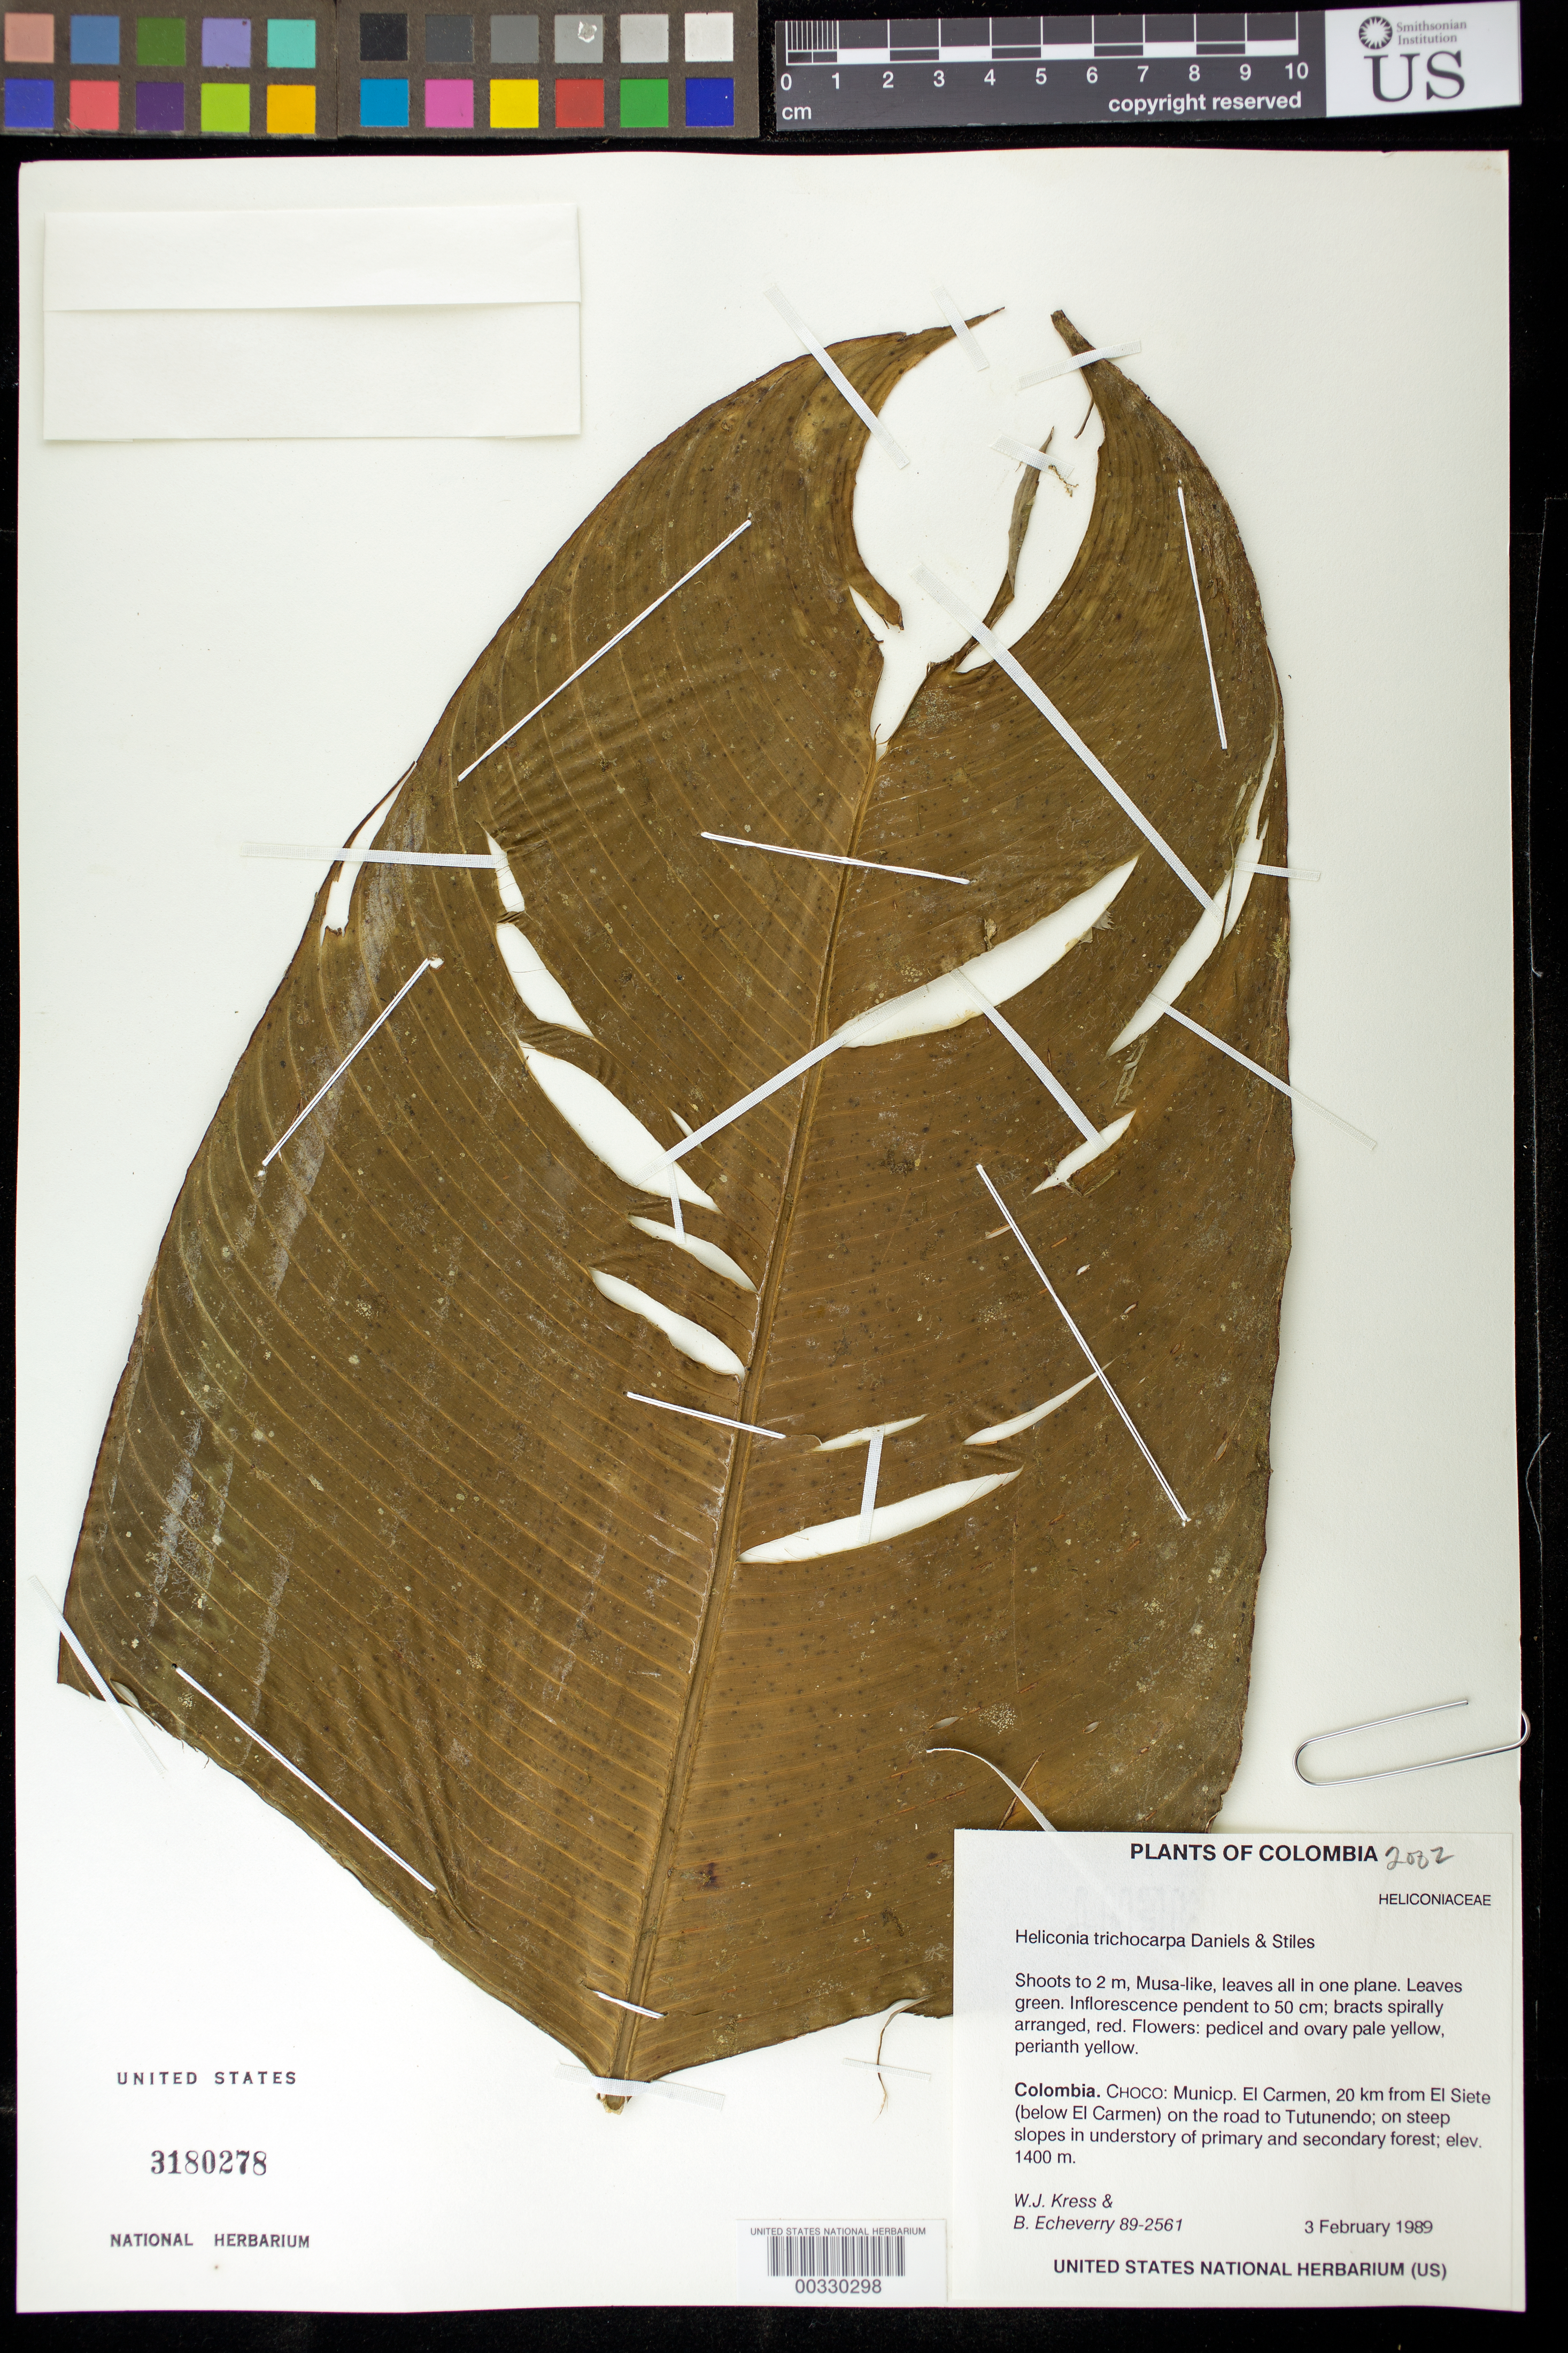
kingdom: Plantae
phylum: Tracheophyta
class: Liliopsida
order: Zingiberales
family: Heliconiaceae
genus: Heliconia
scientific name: Heliconia trichocarpa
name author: G.S. Daniels & F.G. Stiles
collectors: W. J. Kress & B. Echeverry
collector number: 89-2561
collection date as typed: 03 Feb 1989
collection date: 1989-02-03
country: Colombia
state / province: Chocó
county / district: El Carmen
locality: Mun of el Carmen, 20 km from el Siete (below el Carmen) on road to TutUnendo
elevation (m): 1400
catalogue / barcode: US 3180278